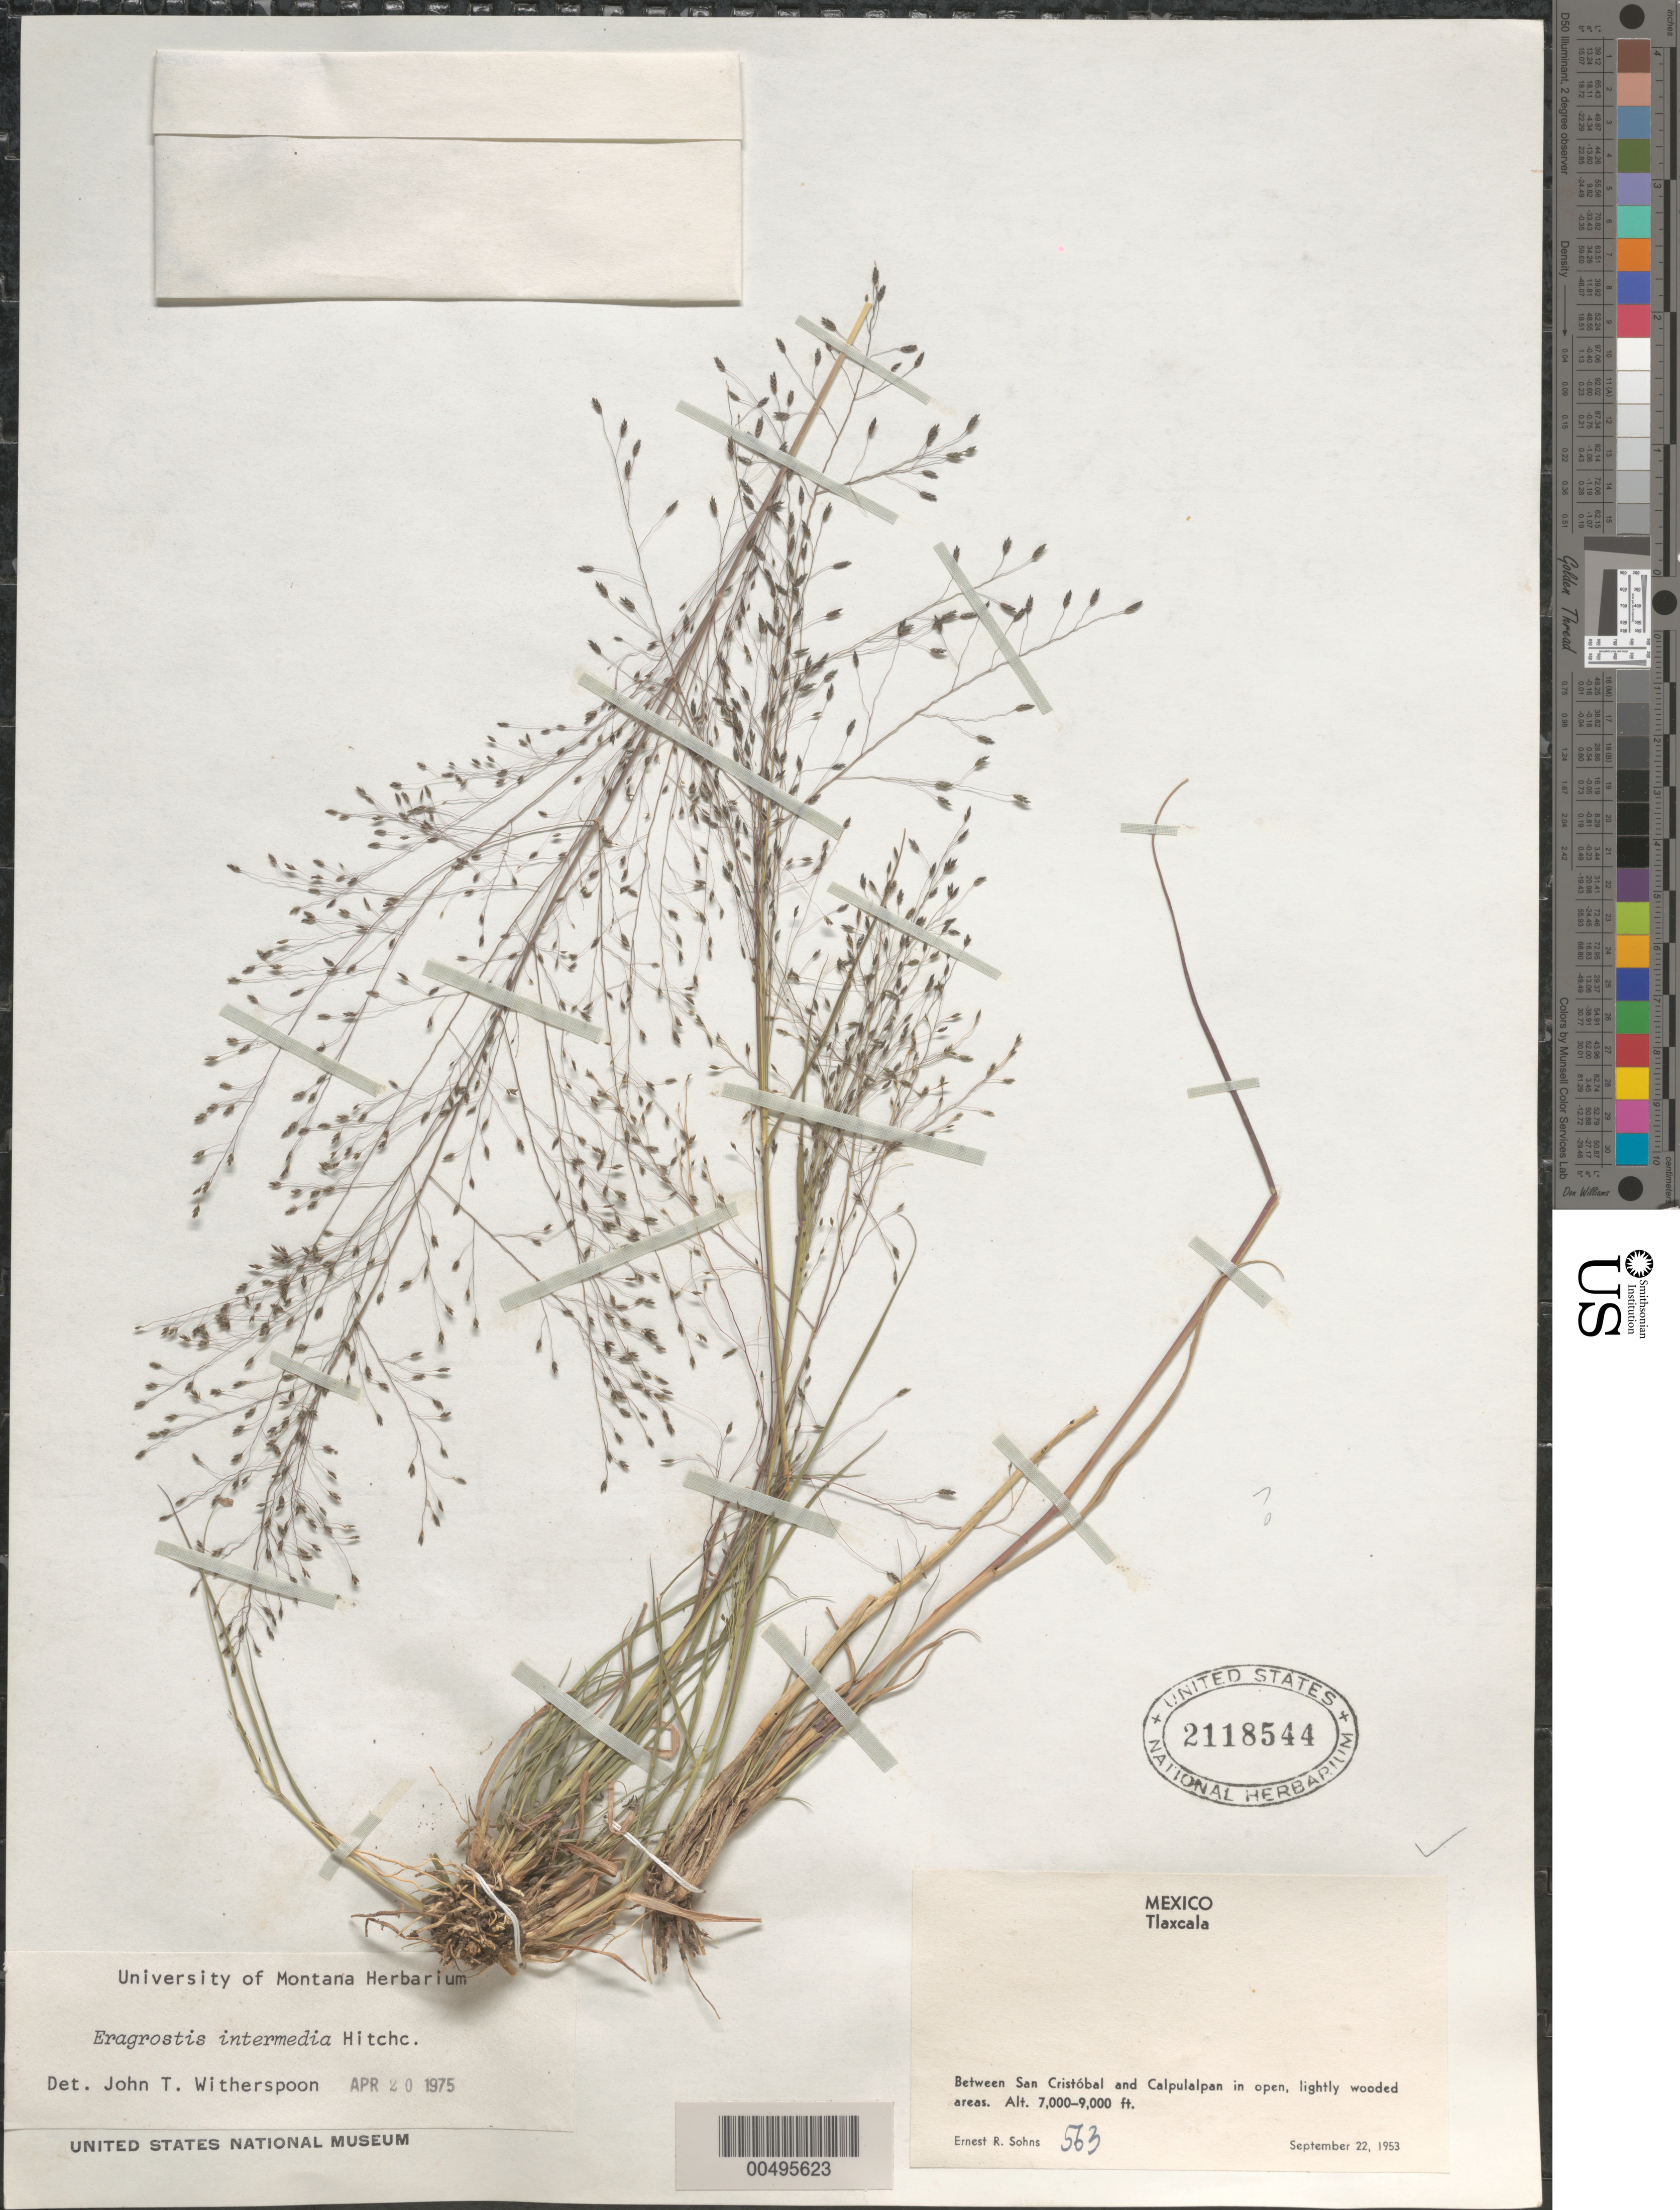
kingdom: Plantae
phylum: Tracheophyta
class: Liliopsida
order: Poales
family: Poaceae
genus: Eragrostis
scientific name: Eragrostis intermedia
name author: Hitchc.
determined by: Witherspoon, John T.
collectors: E. R. Sohns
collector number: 563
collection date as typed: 22 Sep 1953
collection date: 1953-09-22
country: Mexico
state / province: Tlaxcala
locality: Between San Cristóbal and Calpulalpan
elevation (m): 2134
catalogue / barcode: US 2118544